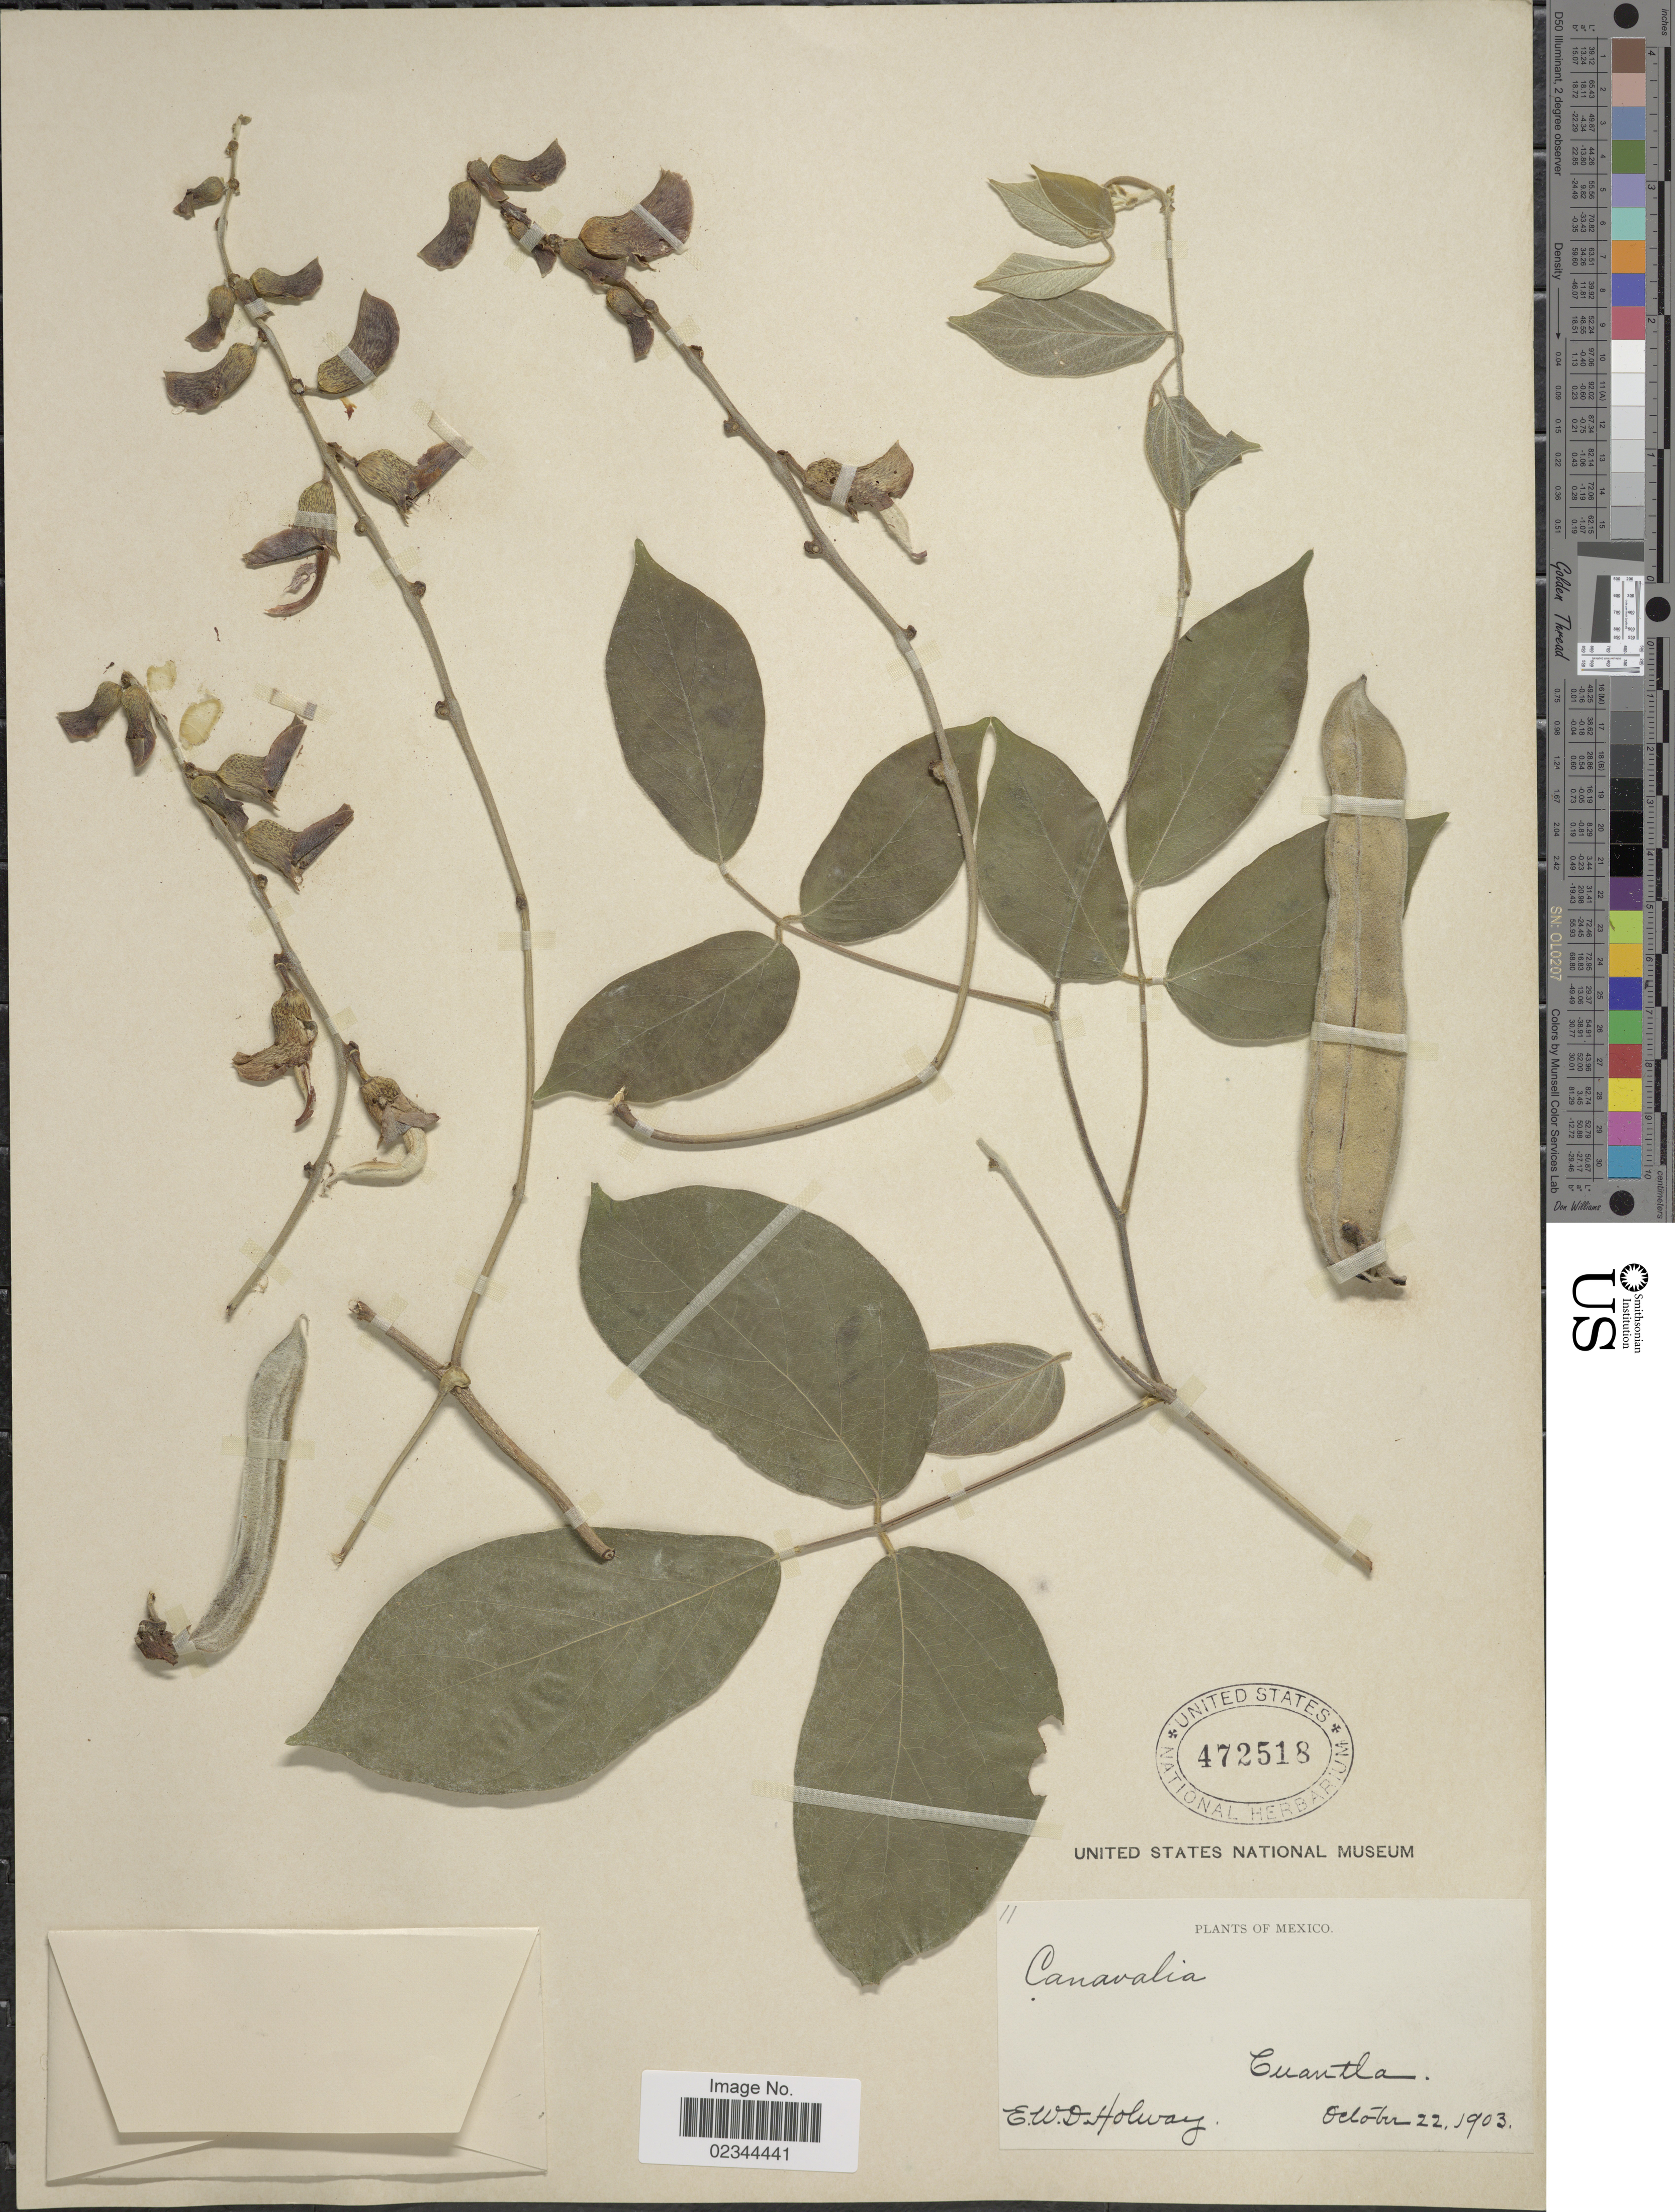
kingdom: Plantae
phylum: Tracheophyta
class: Magnoliopsida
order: Fabales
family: Fabaceae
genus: Canavalia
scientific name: Canavalia villosa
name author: Benth.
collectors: E. W. D. Holway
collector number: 11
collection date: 1903-10-22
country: Mexico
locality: Cuantla.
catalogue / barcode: US 472518